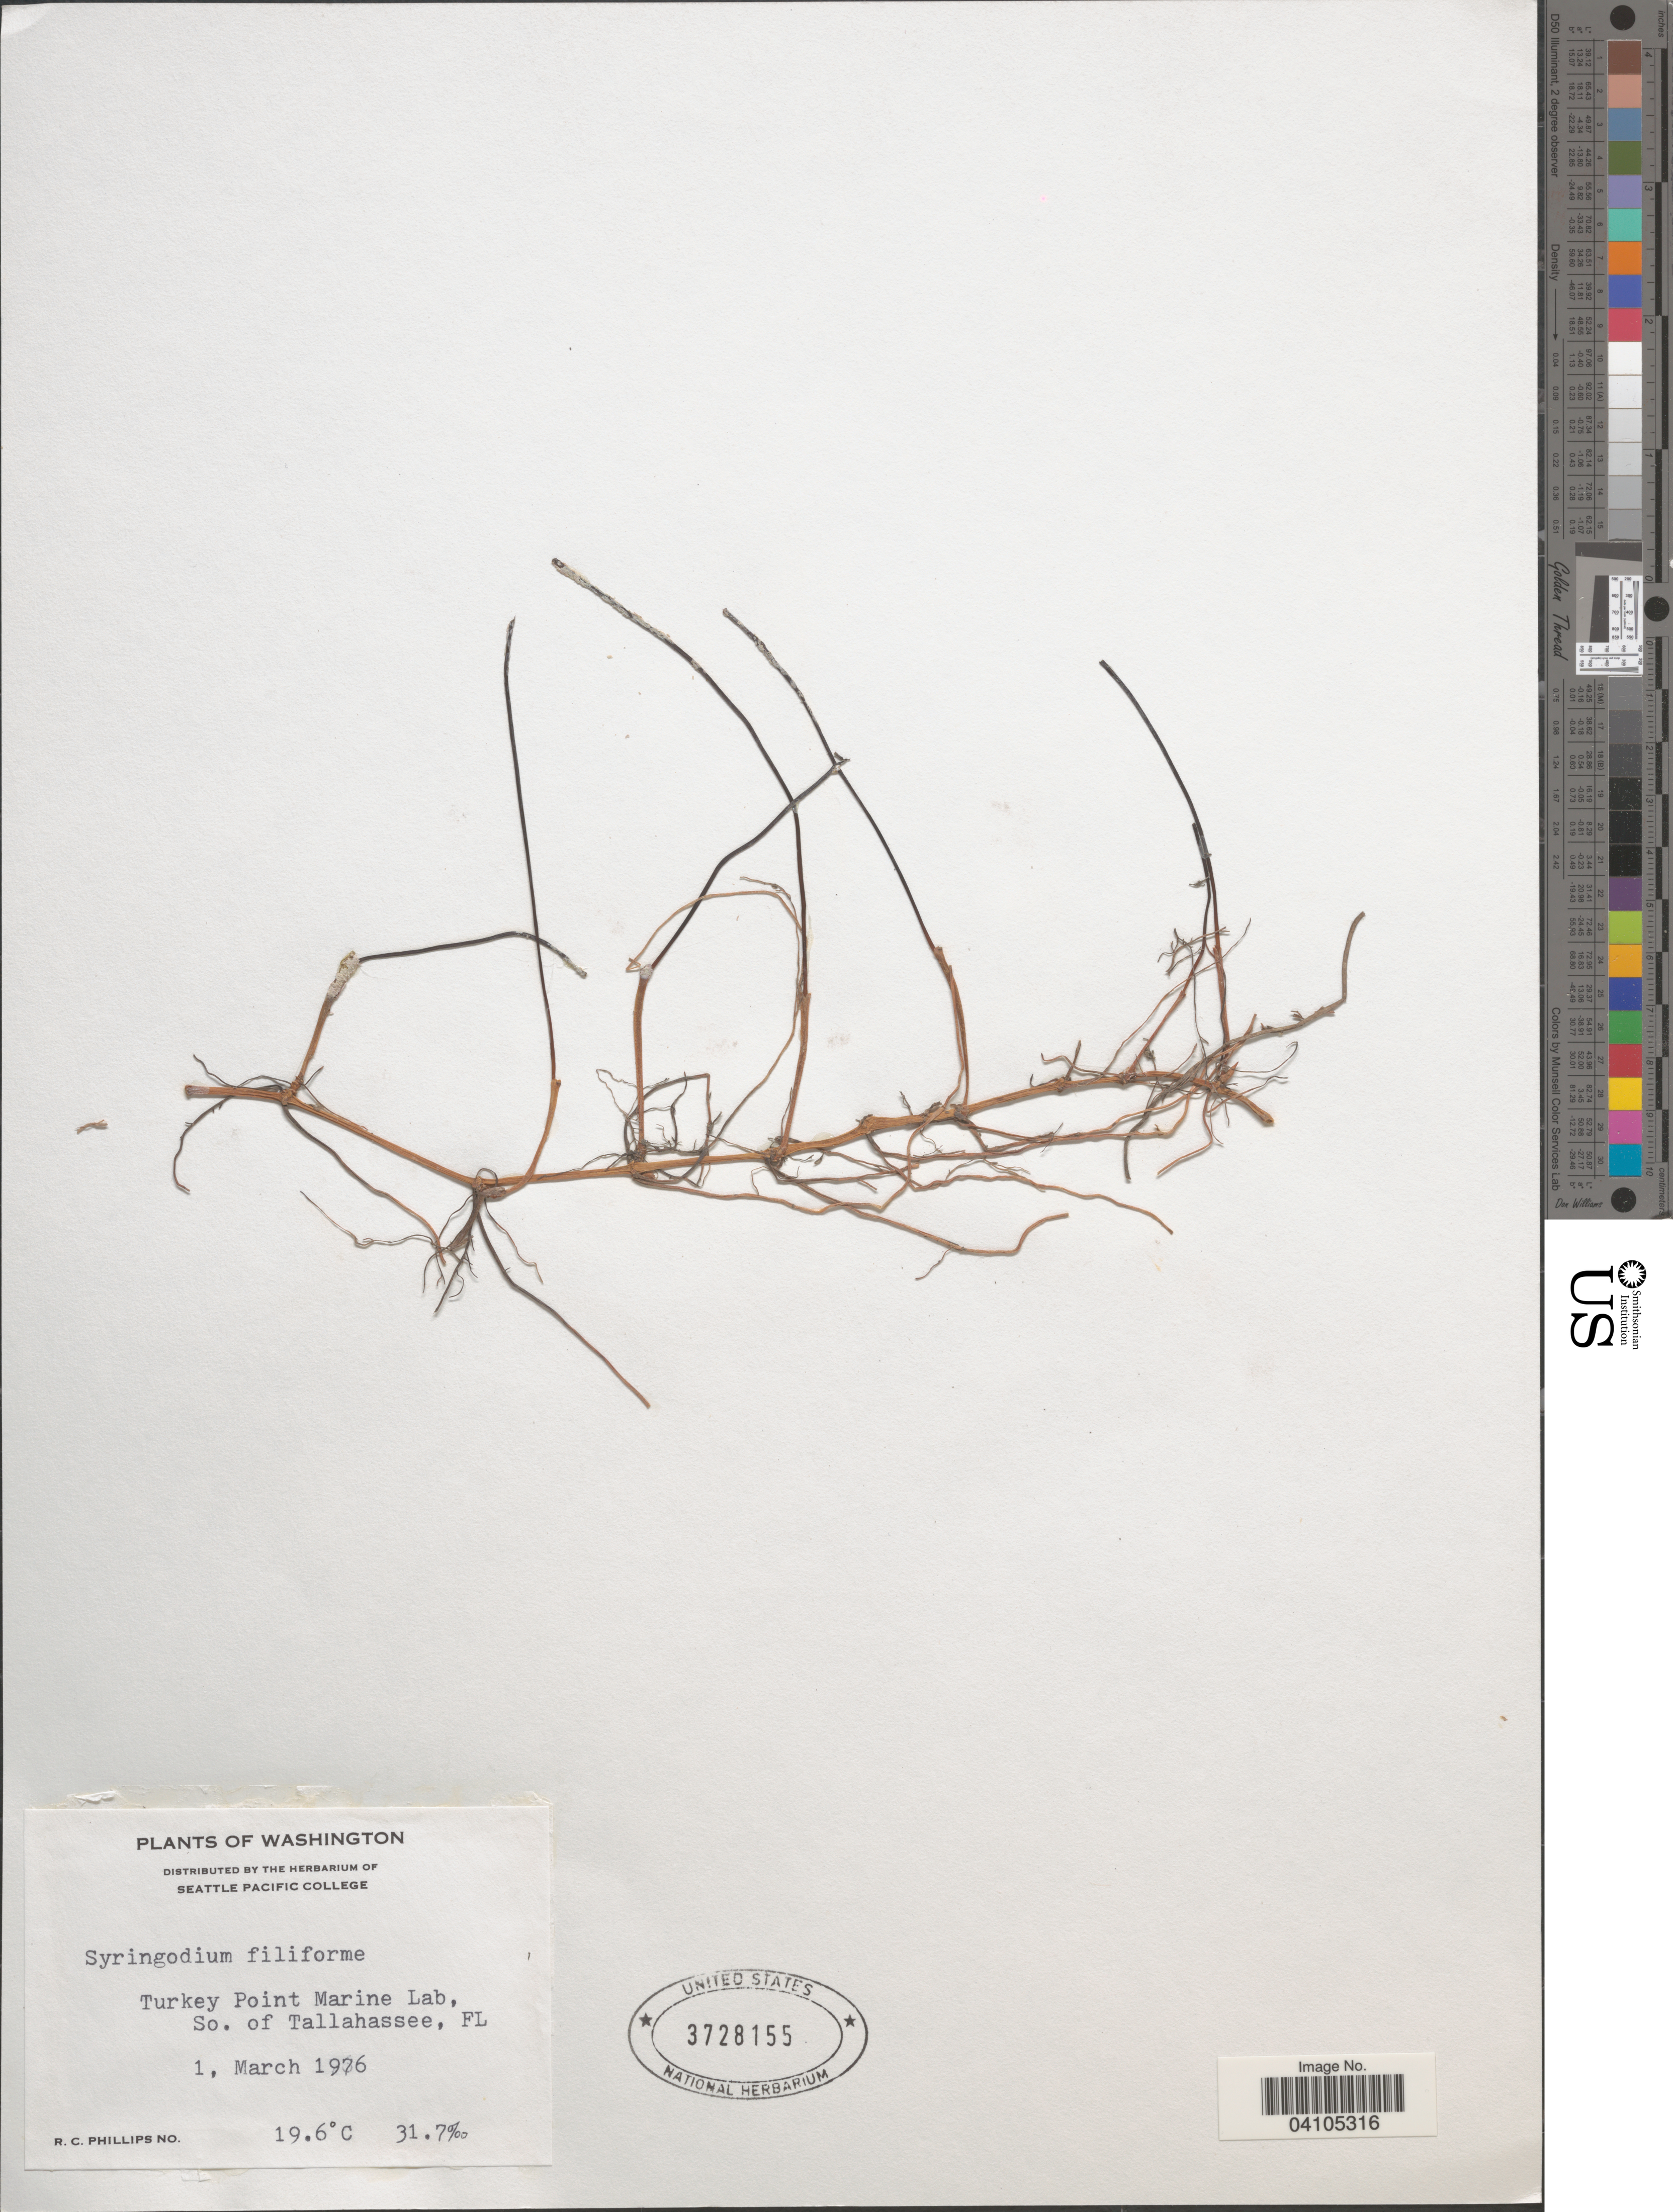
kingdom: Plantae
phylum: Tracheophyta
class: Liliopsida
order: Alismatales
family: Cymodoceaceae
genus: Syringodium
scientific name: Syringodium filiforme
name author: Kütz.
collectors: R. C. Phillips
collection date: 1976-03-01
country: United States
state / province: Florida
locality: Turkey Point Marine Lab, So. of Tallahassee.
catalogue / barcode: US 3728155